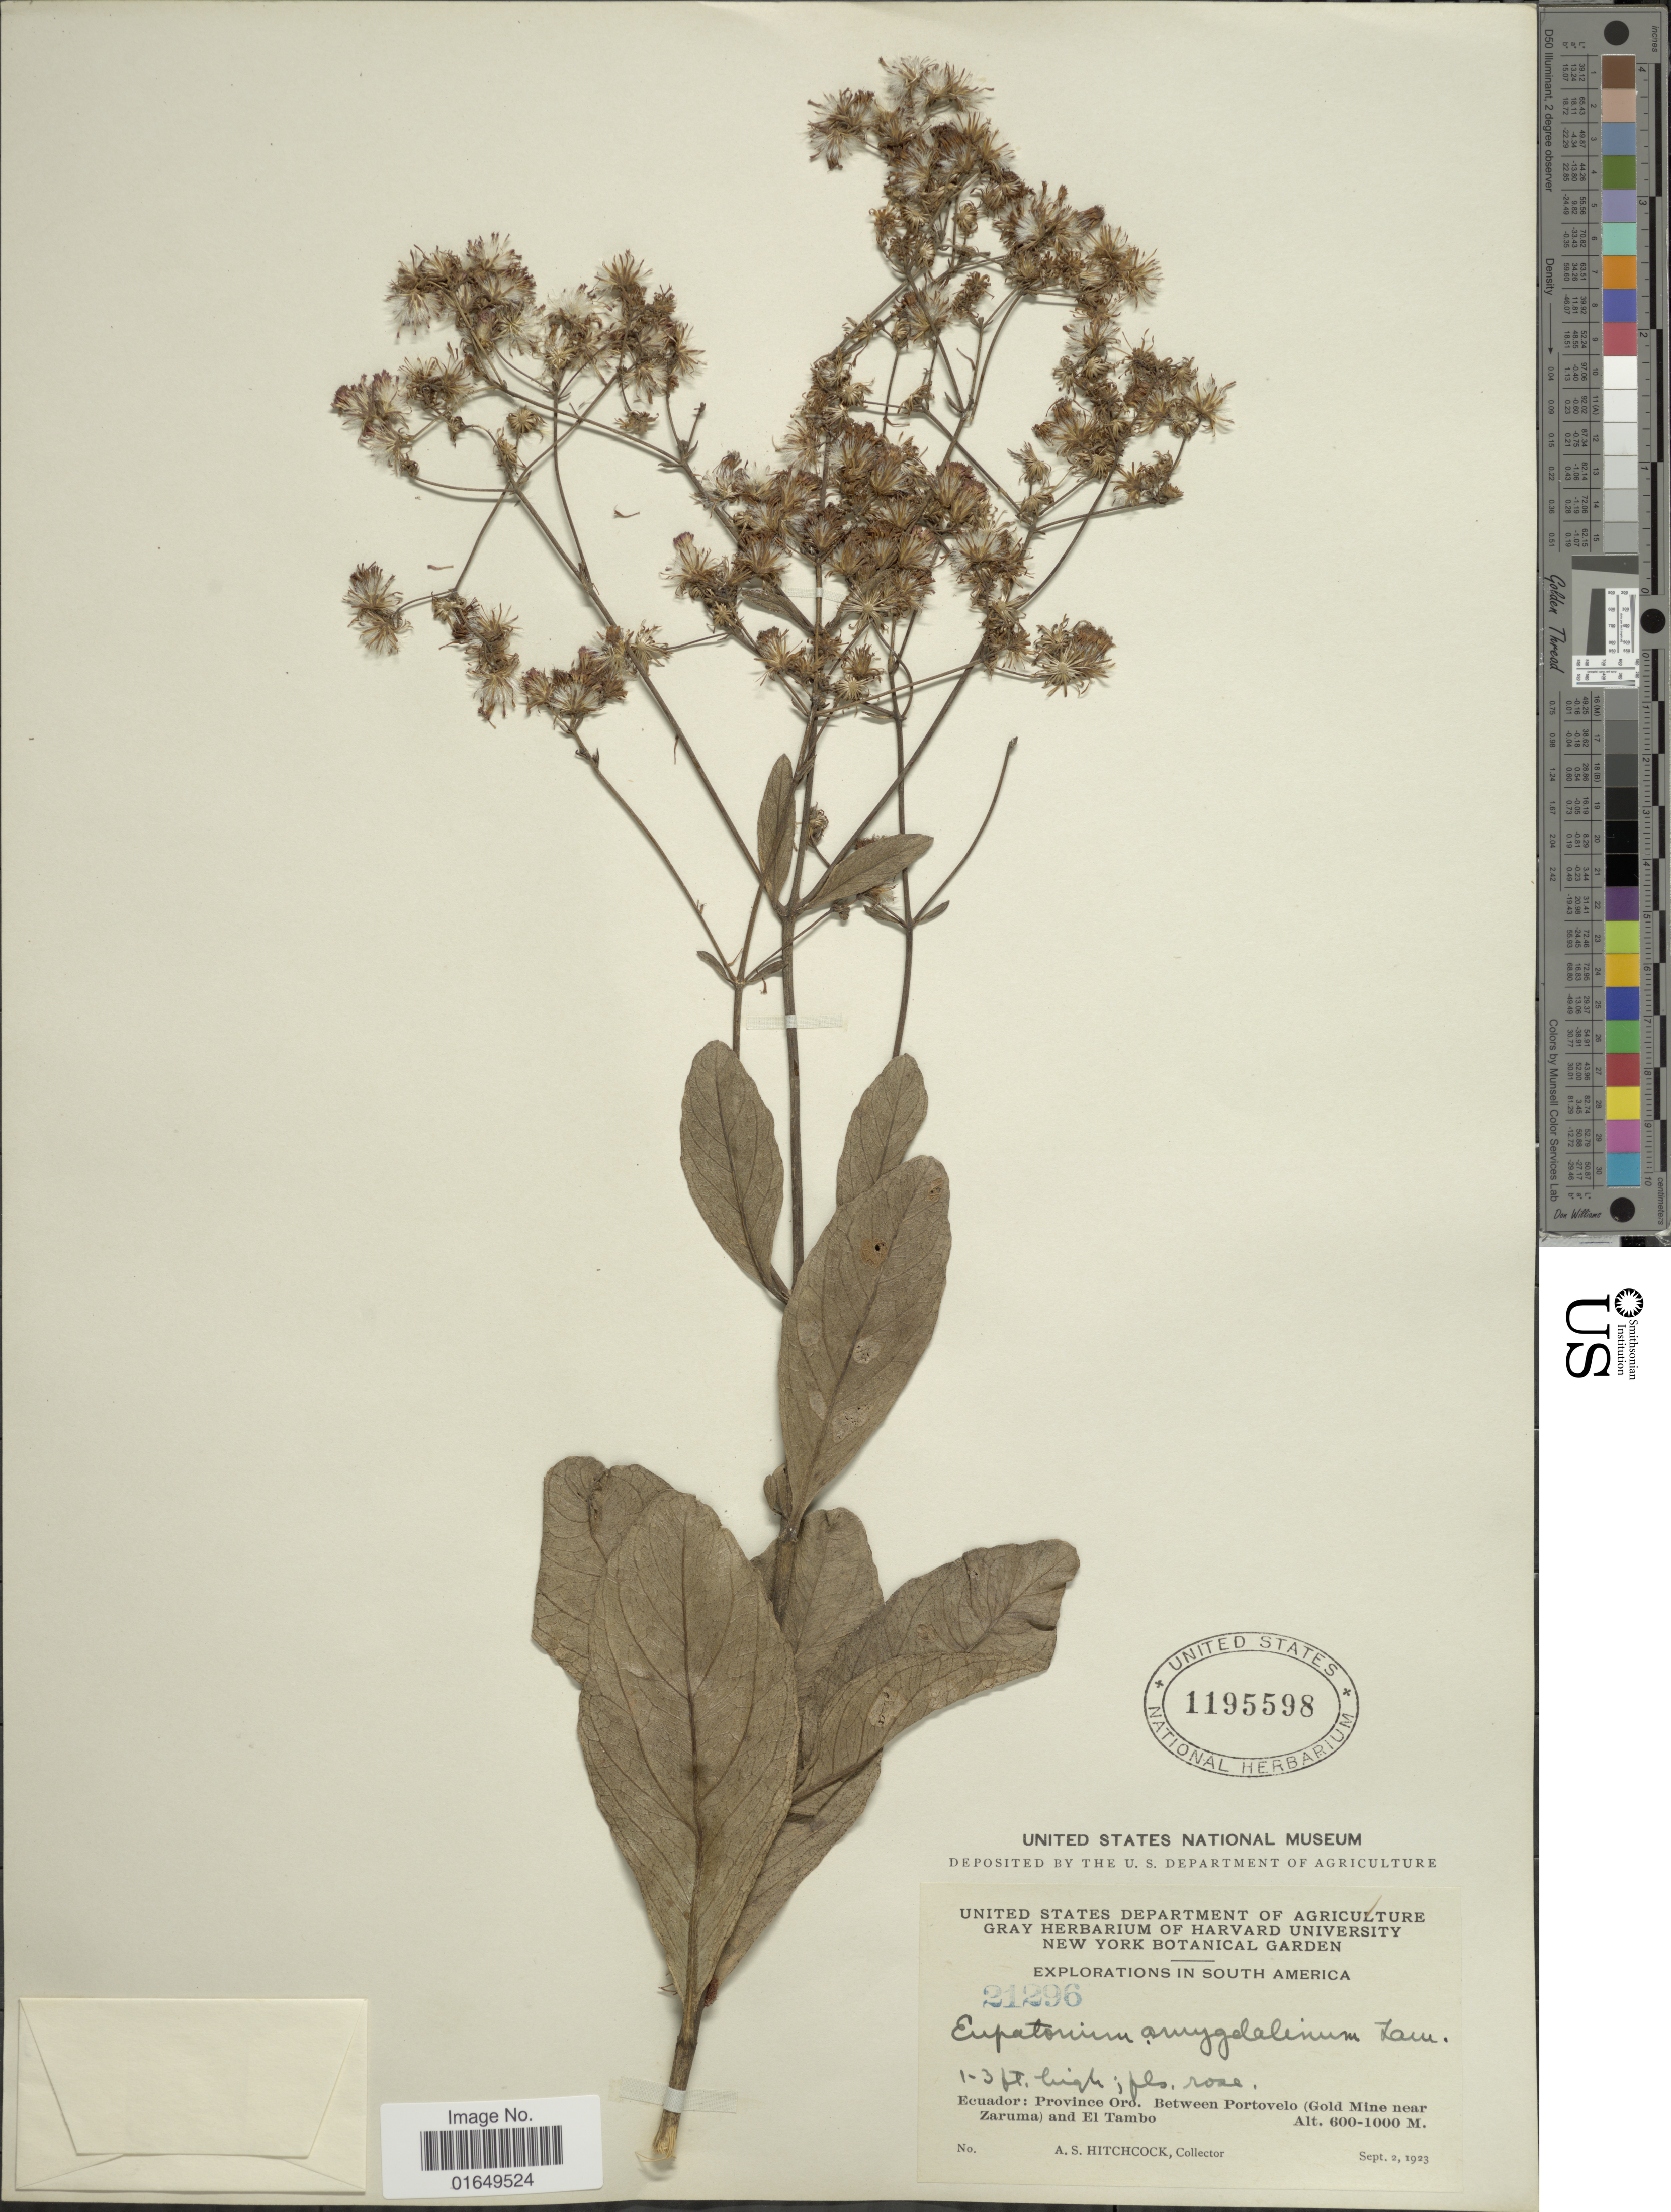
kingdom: Plantae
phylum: Tracheophyta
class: Magnoliopsida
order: Asterales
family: Asteraceae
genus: Ayapana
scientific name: Ayapana amygdalina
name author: (Lam.) R.M. King & H. Rob.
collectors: A. S. Hitchcock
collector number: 21296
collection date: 1923-09-02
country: Ecuador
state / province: El Oro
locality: Province Oro. Between Portovelo (Gold Mine near Zaruma) and El Tambo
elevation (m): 600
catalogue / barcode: US 1195598